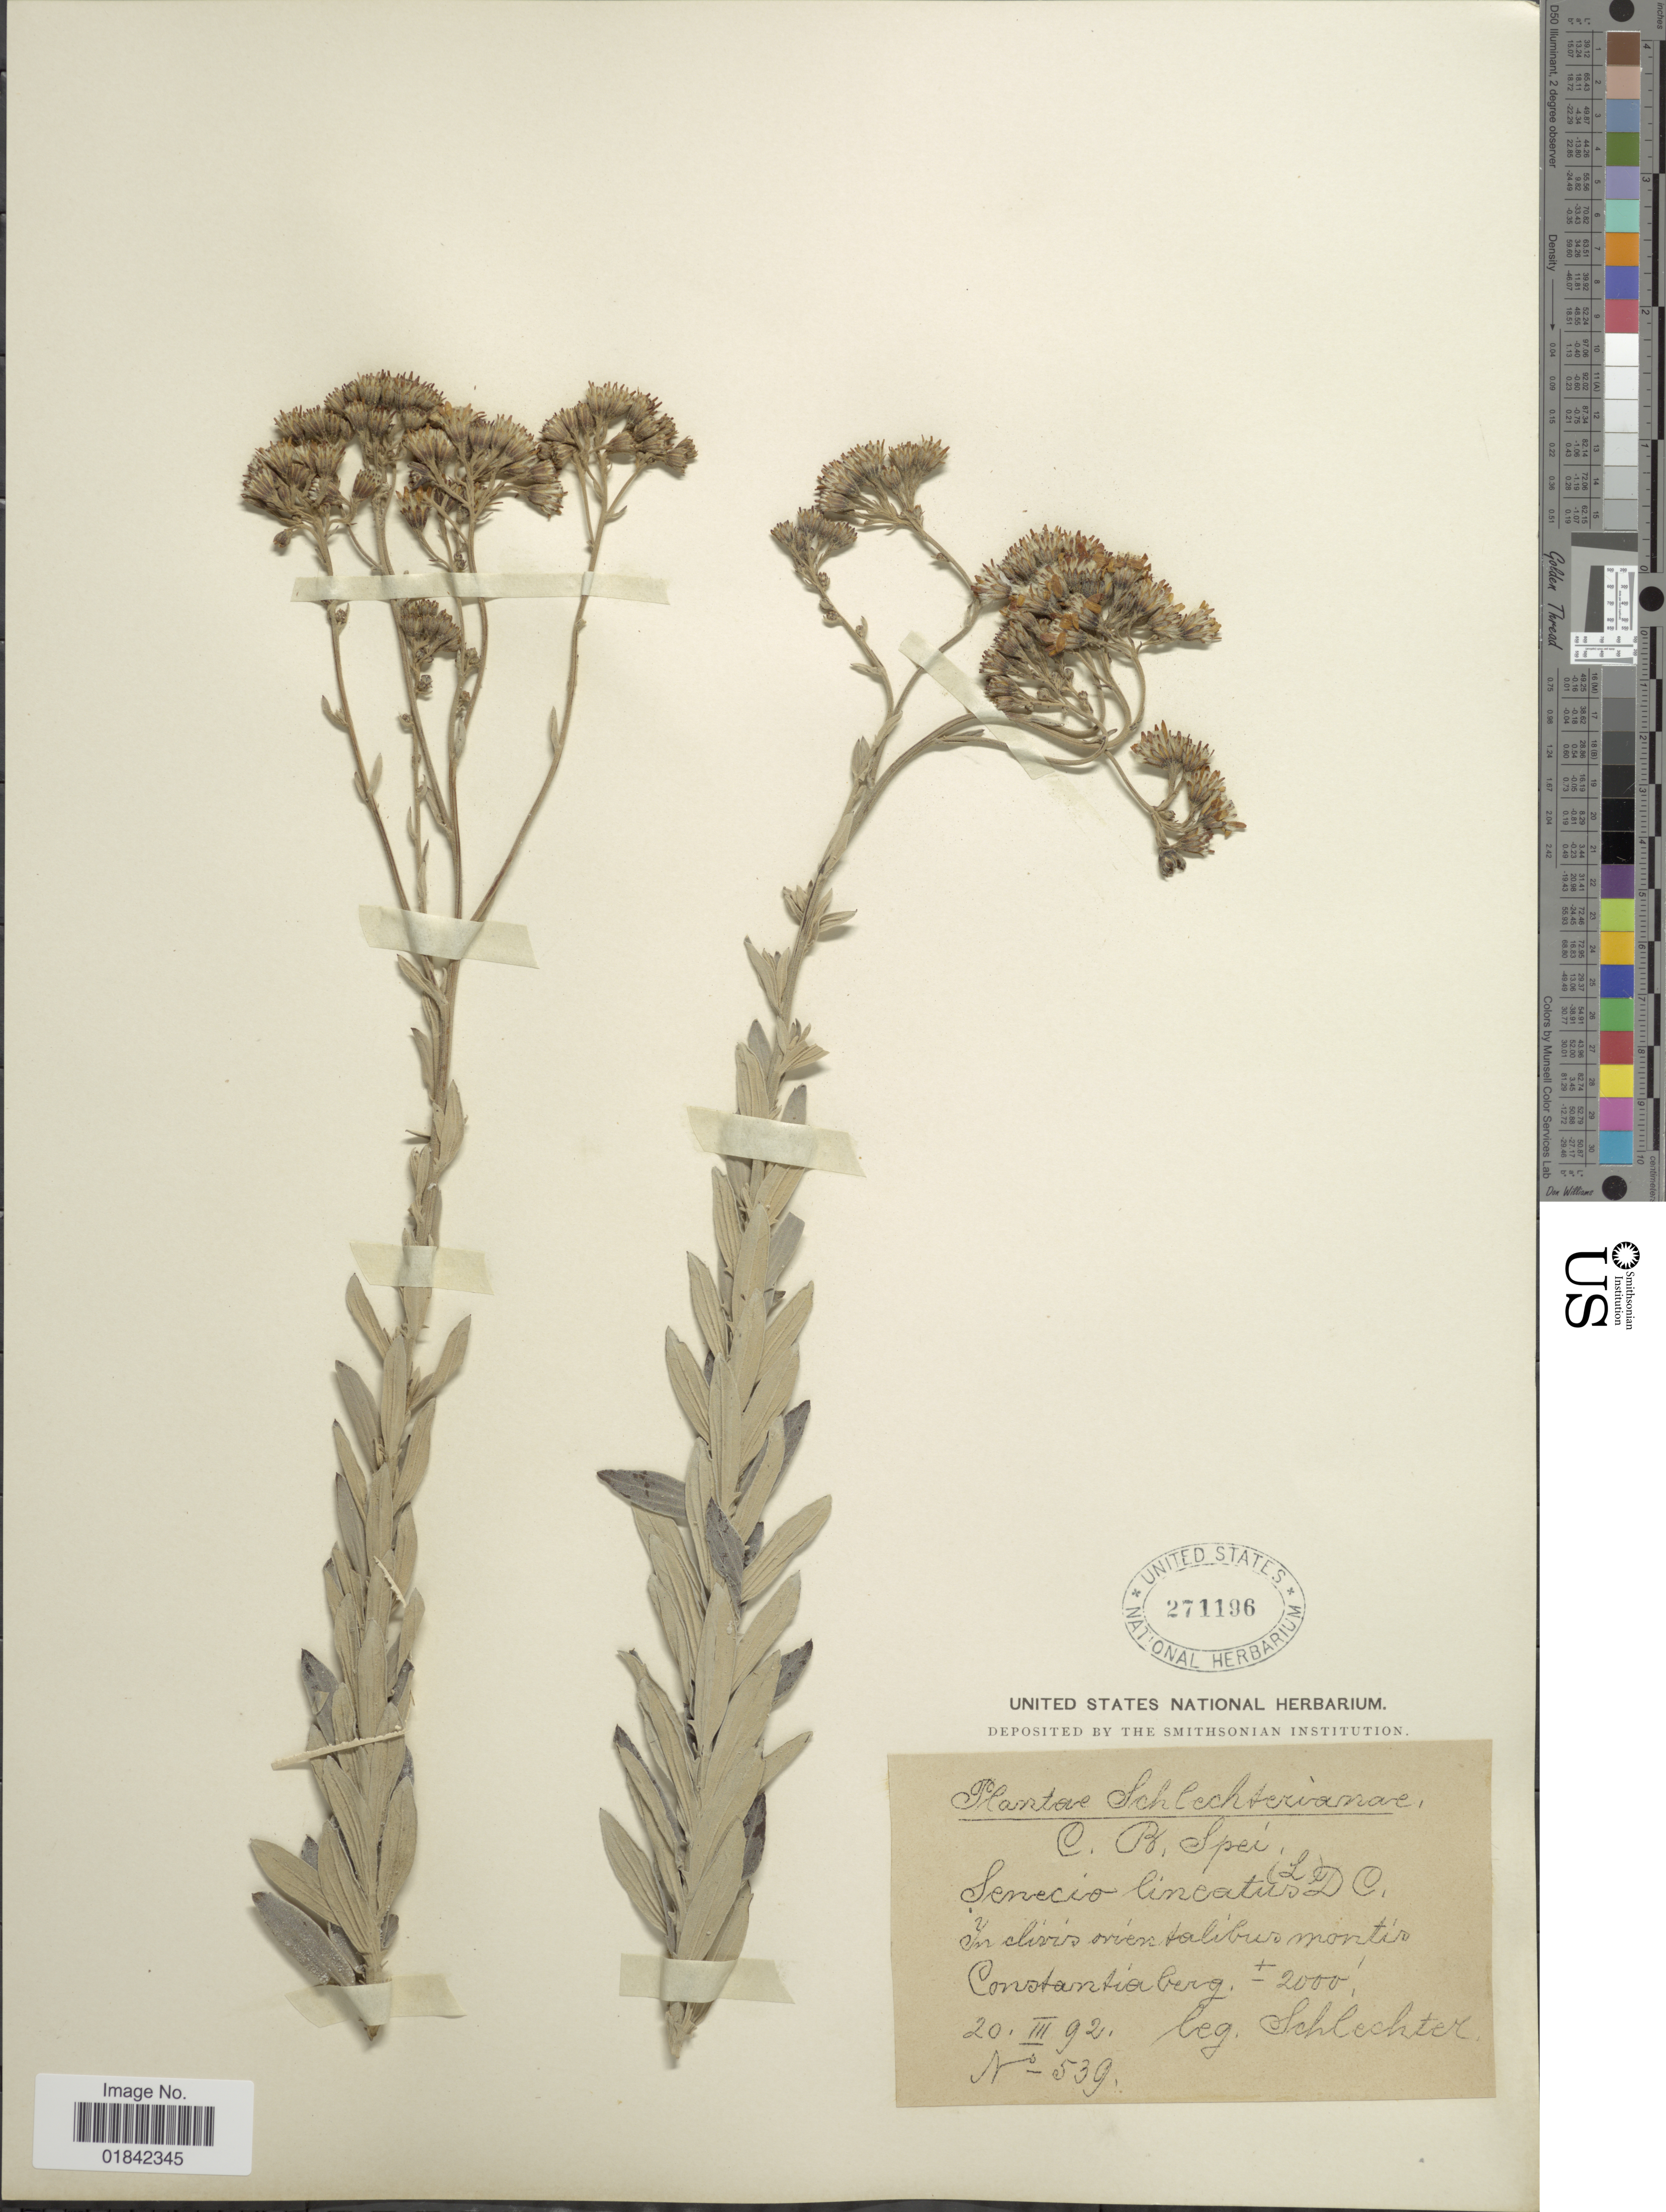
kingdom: Plantae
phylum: Tracheophyta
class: Magnoliopsida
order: Asterales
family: Asteraceae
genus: Senecio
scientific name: Senecio lineatus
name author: DC.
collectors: Schlechter, --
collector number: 539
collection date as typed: Transcribed d/m/y: 20/3/92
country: South Africa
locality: In clivis ovien talibus montis Constantiaberg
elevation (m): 610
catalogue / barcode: US 271196